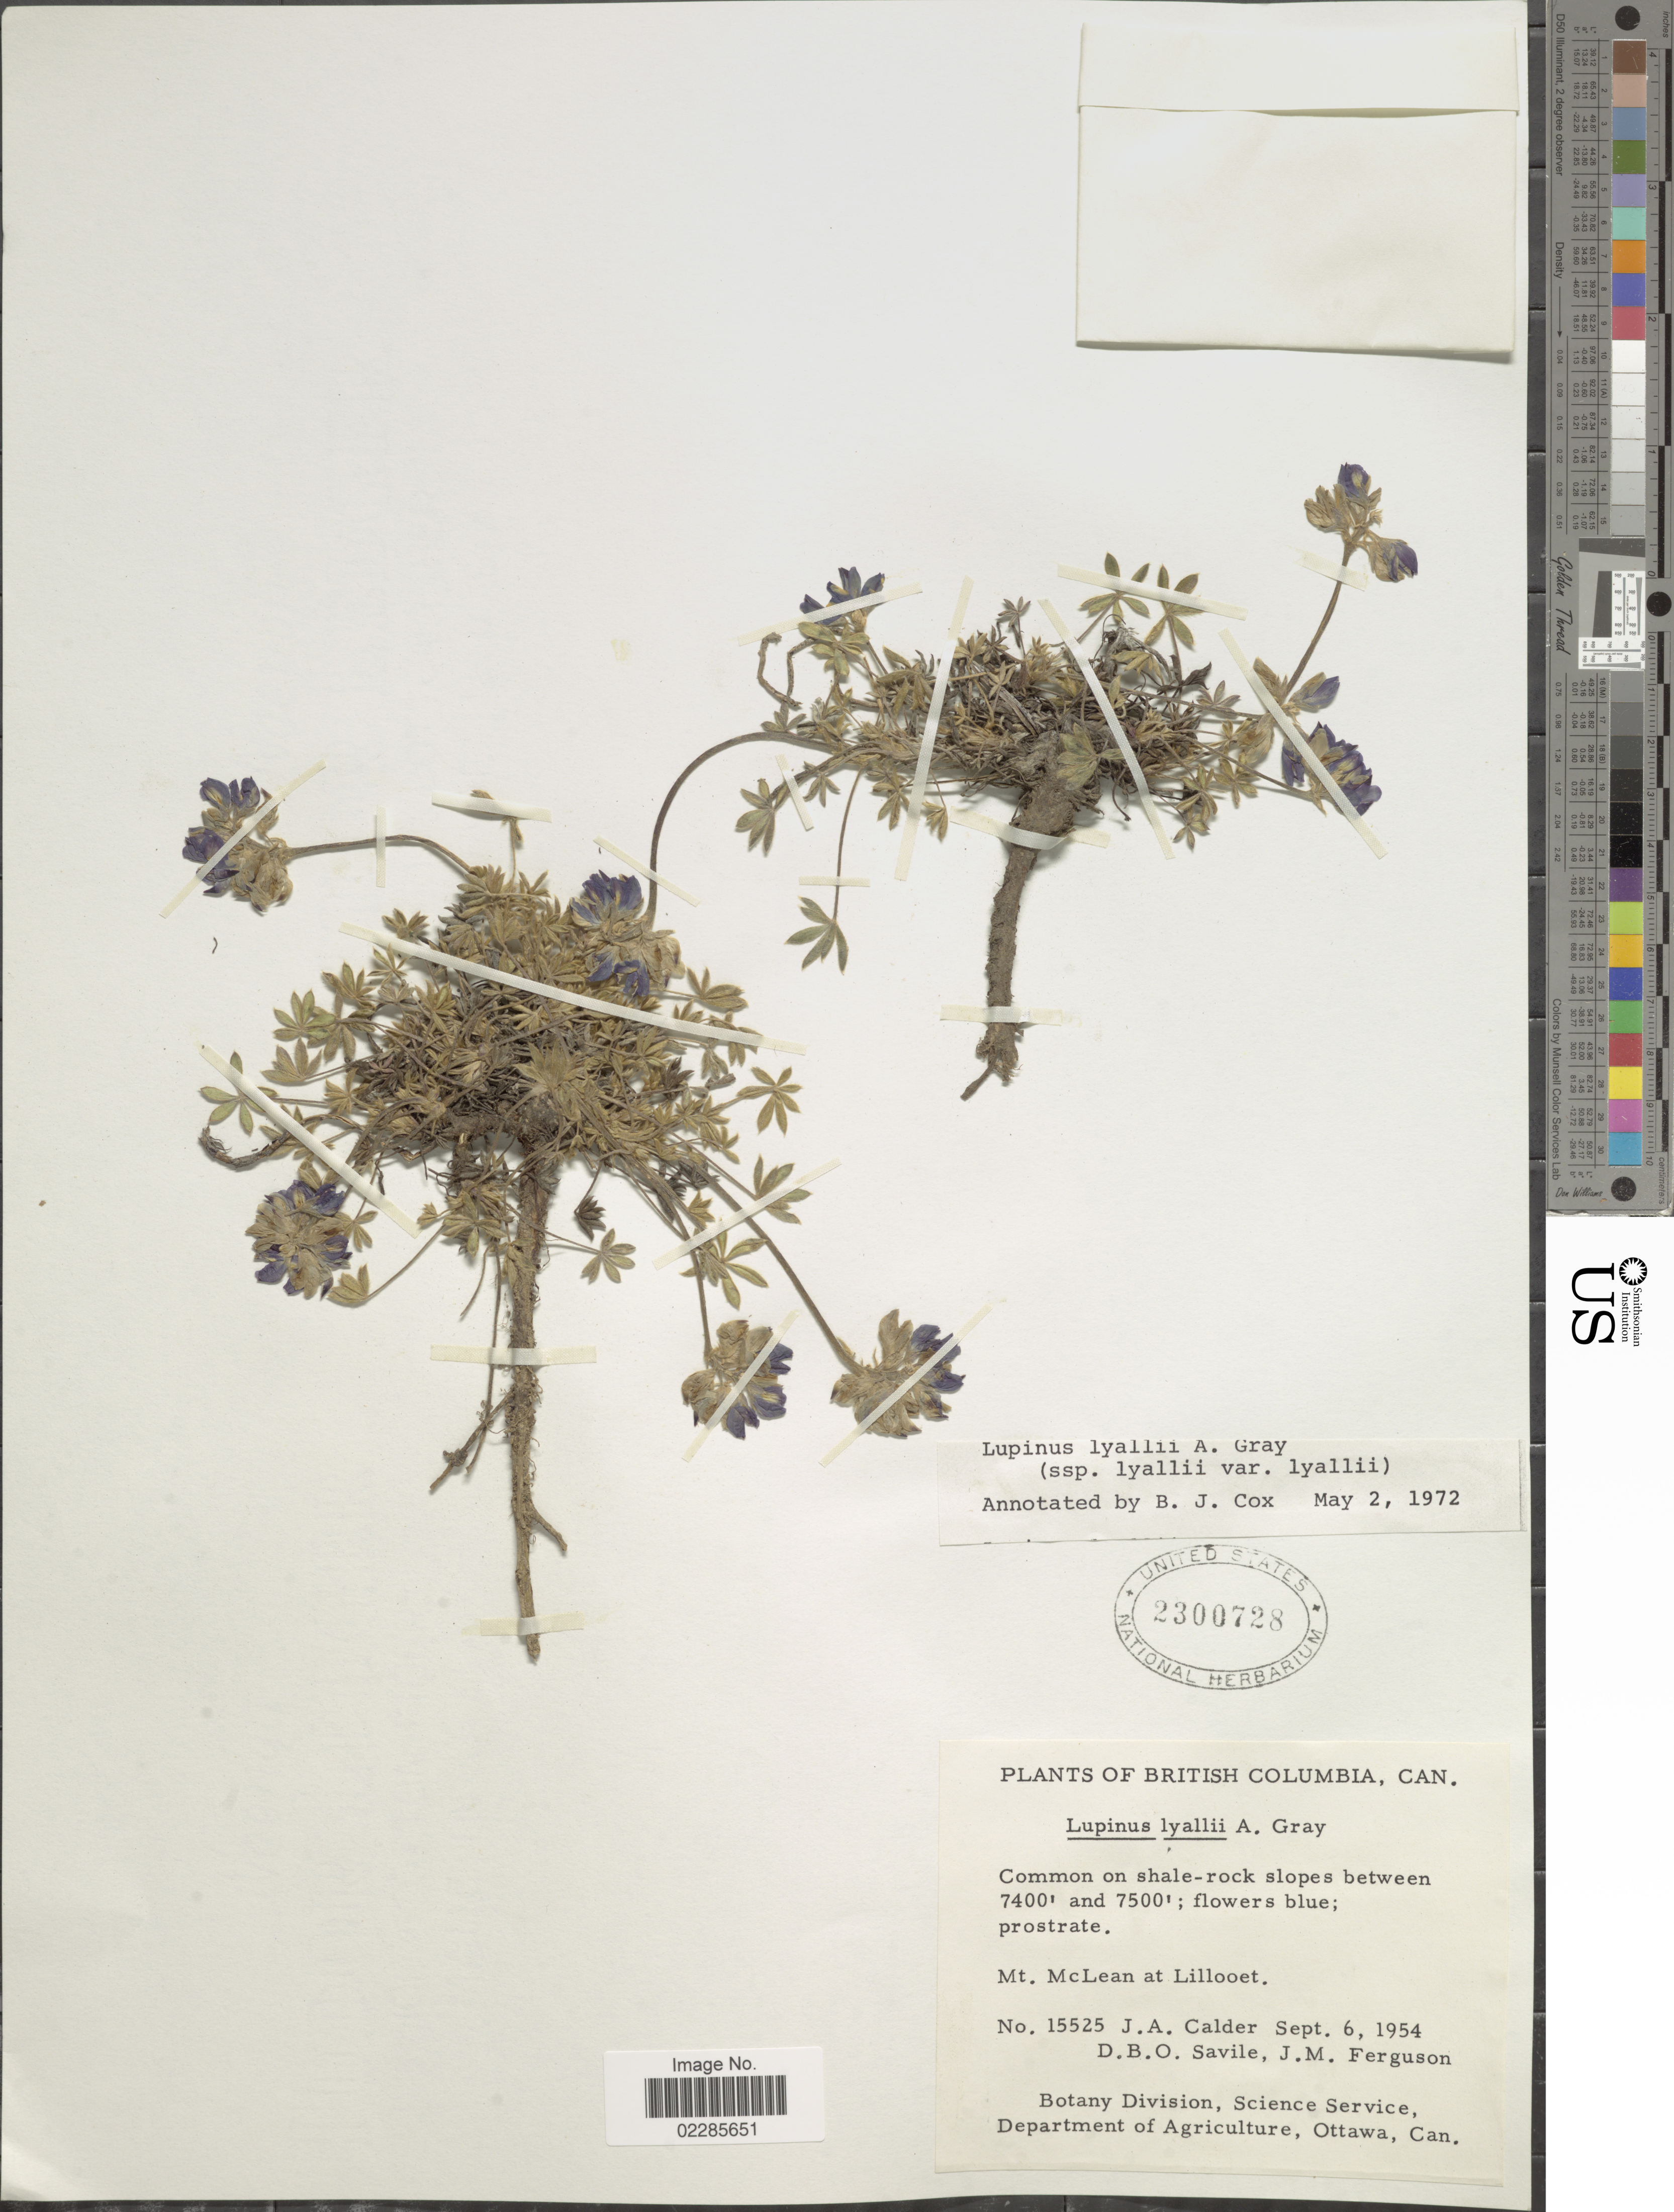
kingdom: Plantae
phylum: Tracheophyta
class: Magnoliopsida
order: Fabales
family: Fabaceae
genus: Lupinus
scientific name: Lupinus lyallii subsp. lyallii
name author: A. Gray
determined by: Cox, B. J.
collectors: J. A. Calder, D. Savile & J. M. Ferguson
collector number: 15525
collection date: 1954-09-06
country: Canada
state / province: British Columbia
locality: Mt McLean at Lillooet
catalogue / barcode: US 2300728